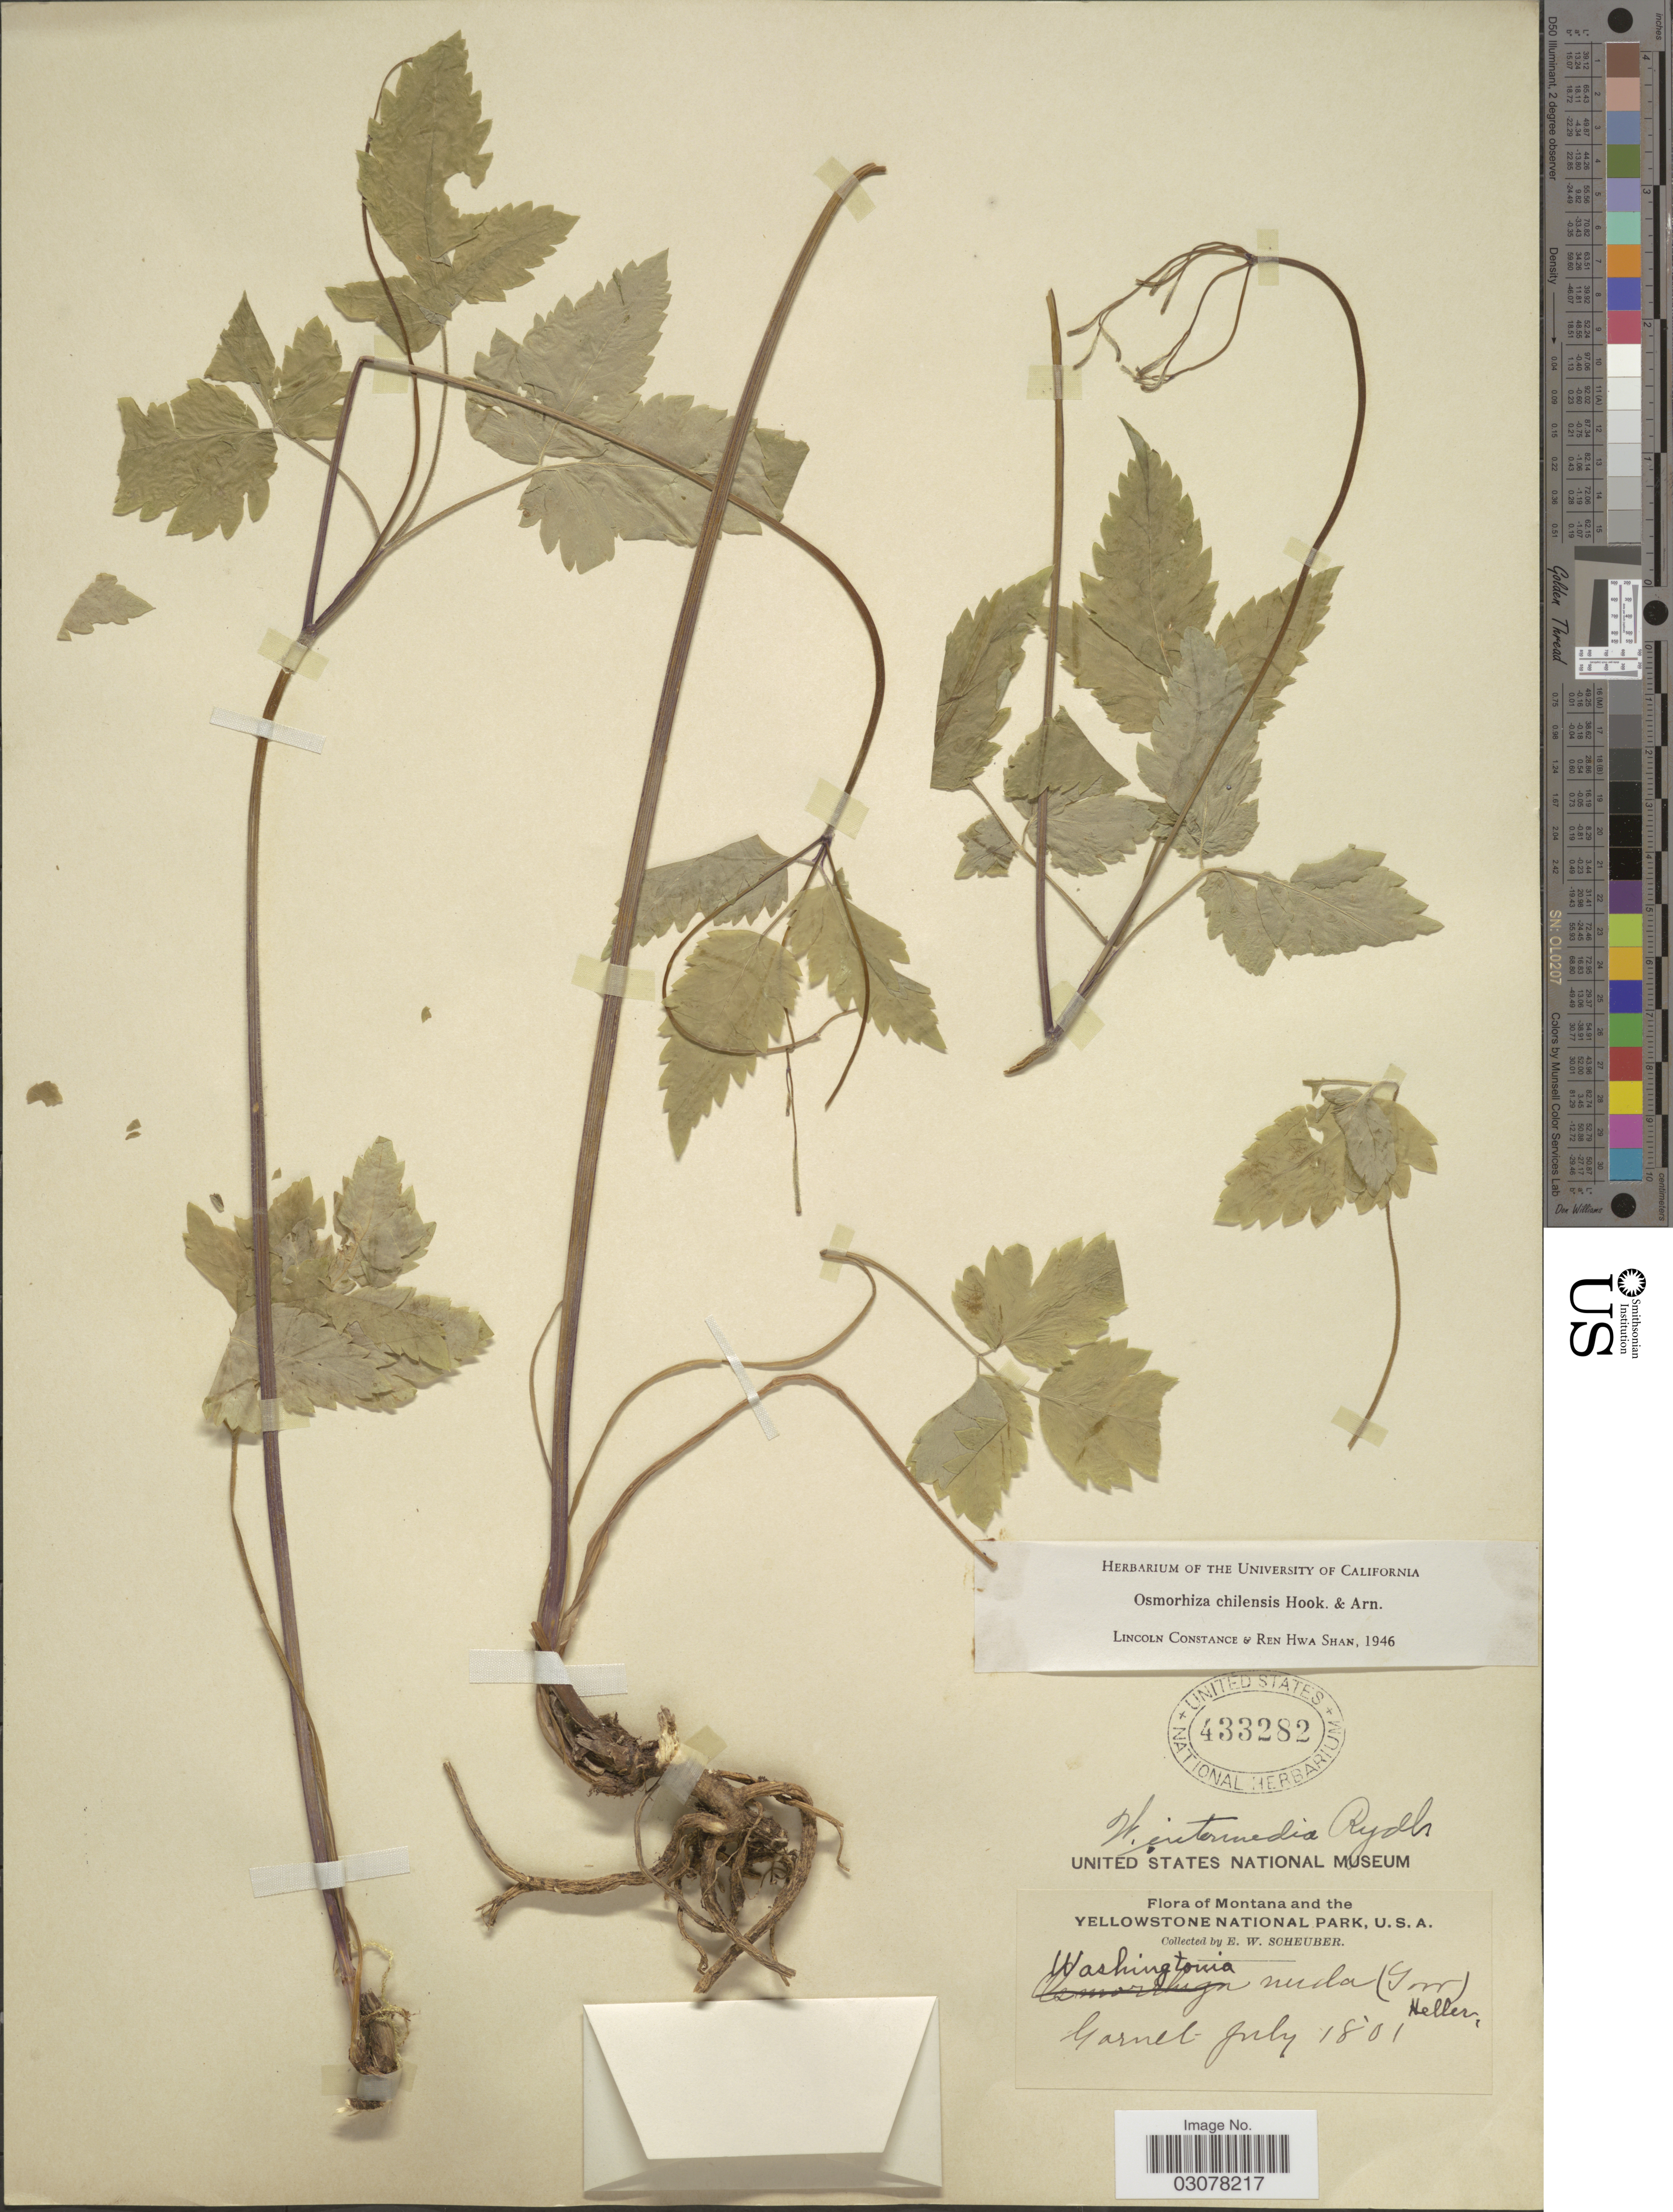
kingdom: Plantae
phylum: Tracheophyta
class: Magnoliopsida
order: Apiales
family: Apiaceae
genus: Osmorhiza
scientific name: Osmorhiza chilensis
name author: Hook. & Arn.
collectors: E. Scheuber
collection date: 1801-07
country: United States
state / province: Montana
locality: Yellowstone National Park, U.S.A. Garnet.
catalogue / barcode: US 433282